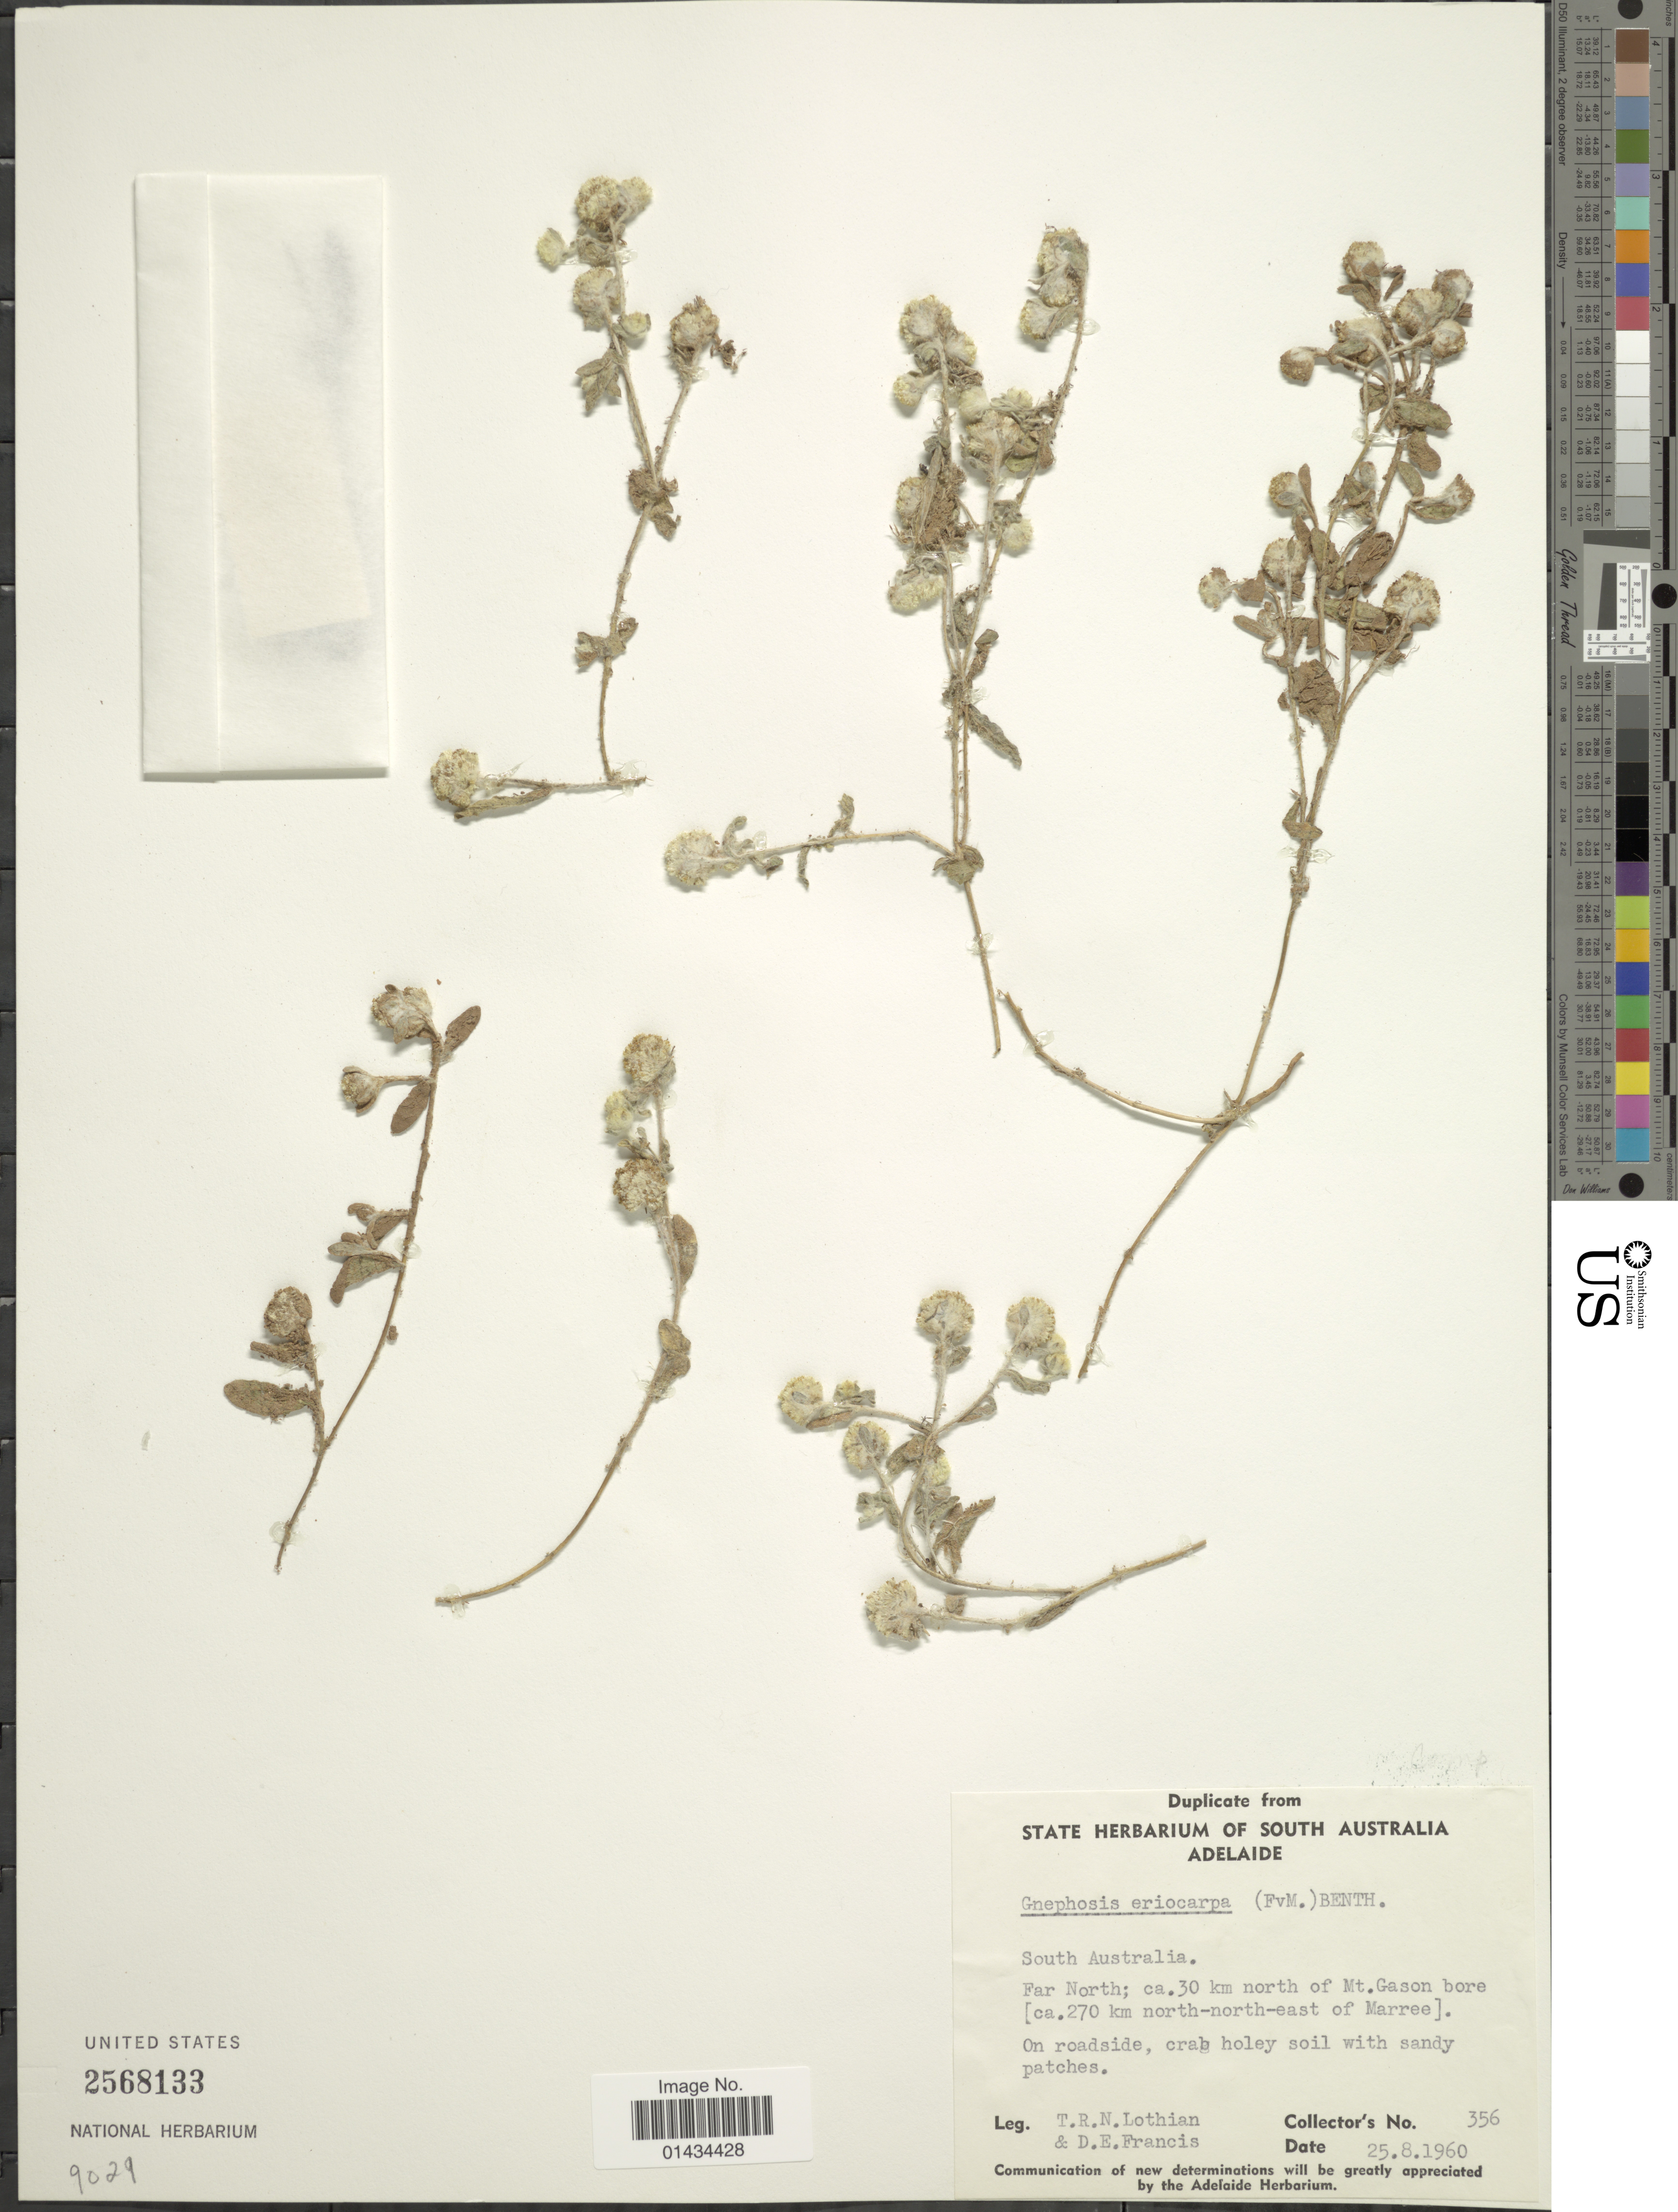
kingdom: Plantae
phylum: Tracheophyta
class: Magnoliopsida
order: Asterales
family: Asteraceae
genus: Gnephosis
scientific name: Gnephosis eriocarpa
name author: (F. Muell.) Benth.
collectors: T. Lothian & D. Francis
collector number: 356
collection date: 1960-08-25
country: Australia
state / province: South Australia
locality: Far North; ca. 30 km north of Mt. gason bore (ca. 270 km north-north-east of Marree), on roadside, crab holey soil with sandy patches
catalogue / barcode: US 2568133